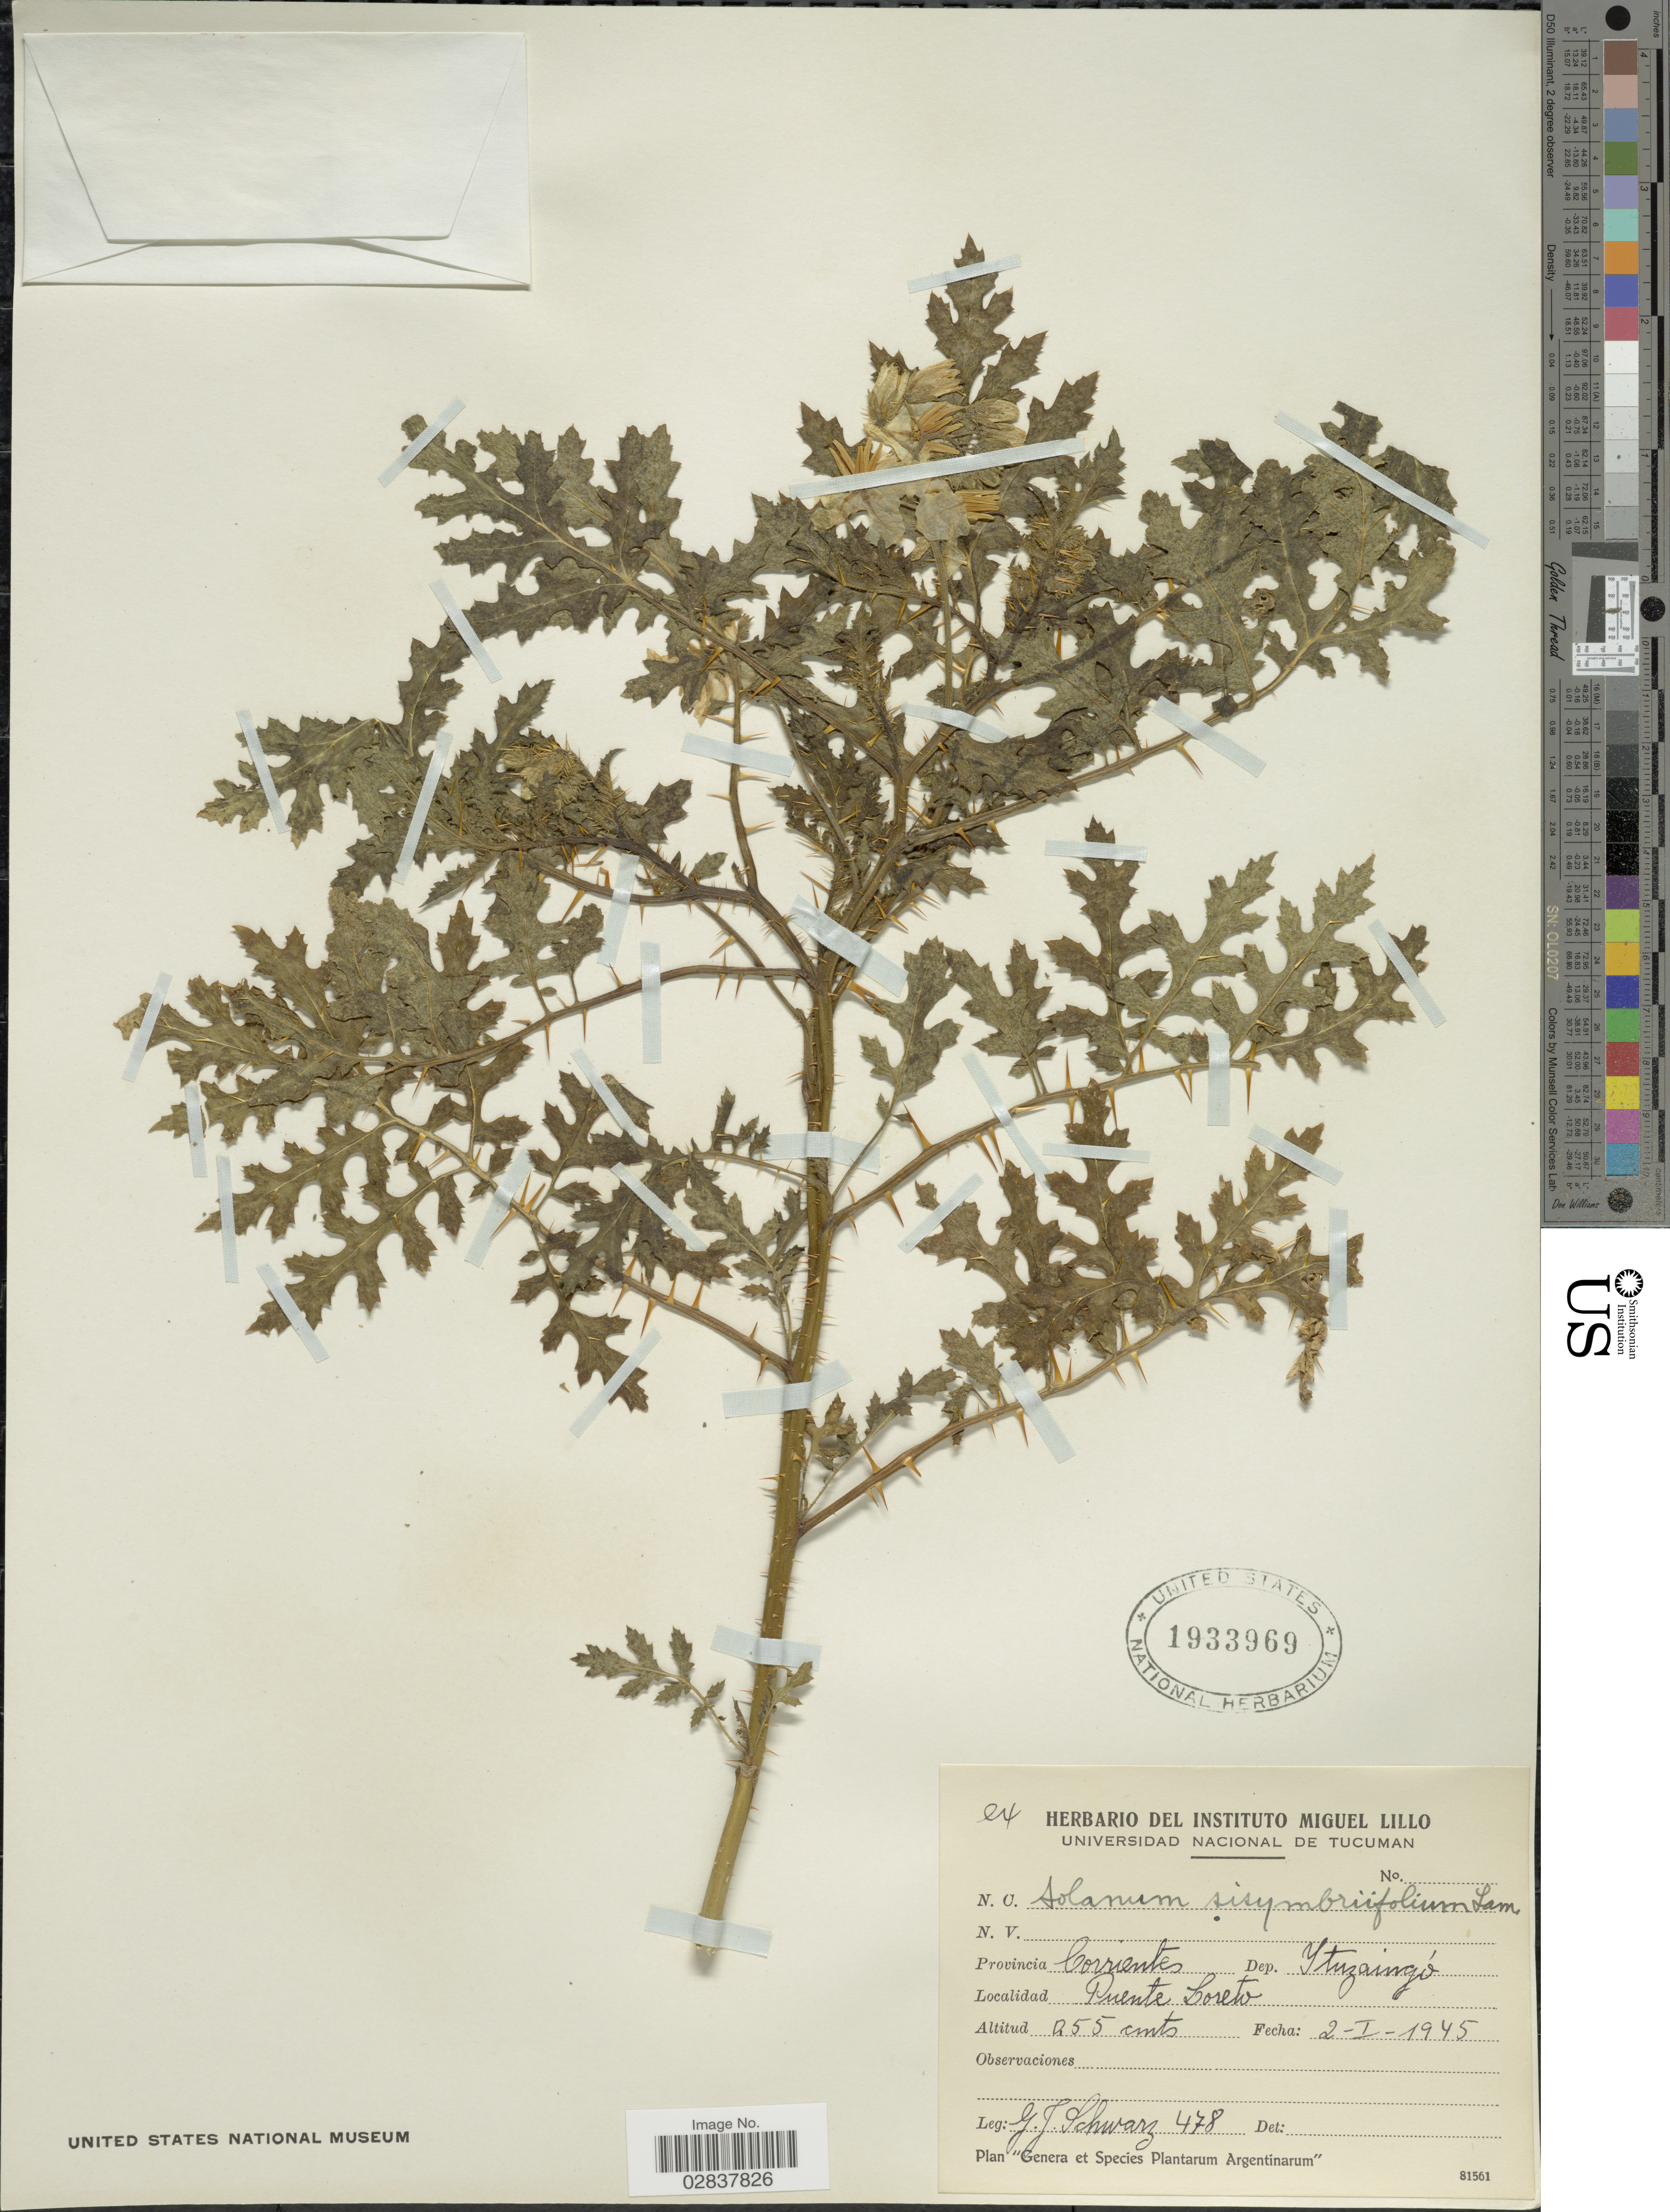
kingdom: Plantae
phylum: Tracheophyta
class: Magnoliopsida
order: Solanales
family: Solanaceae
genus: Solanum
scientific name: Solanum sisymbriifolium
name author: Lam.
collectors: G. J. Schwarz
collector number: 478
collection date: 1945-01-02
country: Argentina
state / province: Corrientes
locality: Provincia Corrientes, Dep. Ituzaingó, Puente Loreto.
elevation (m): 255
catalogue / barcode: US 1933969